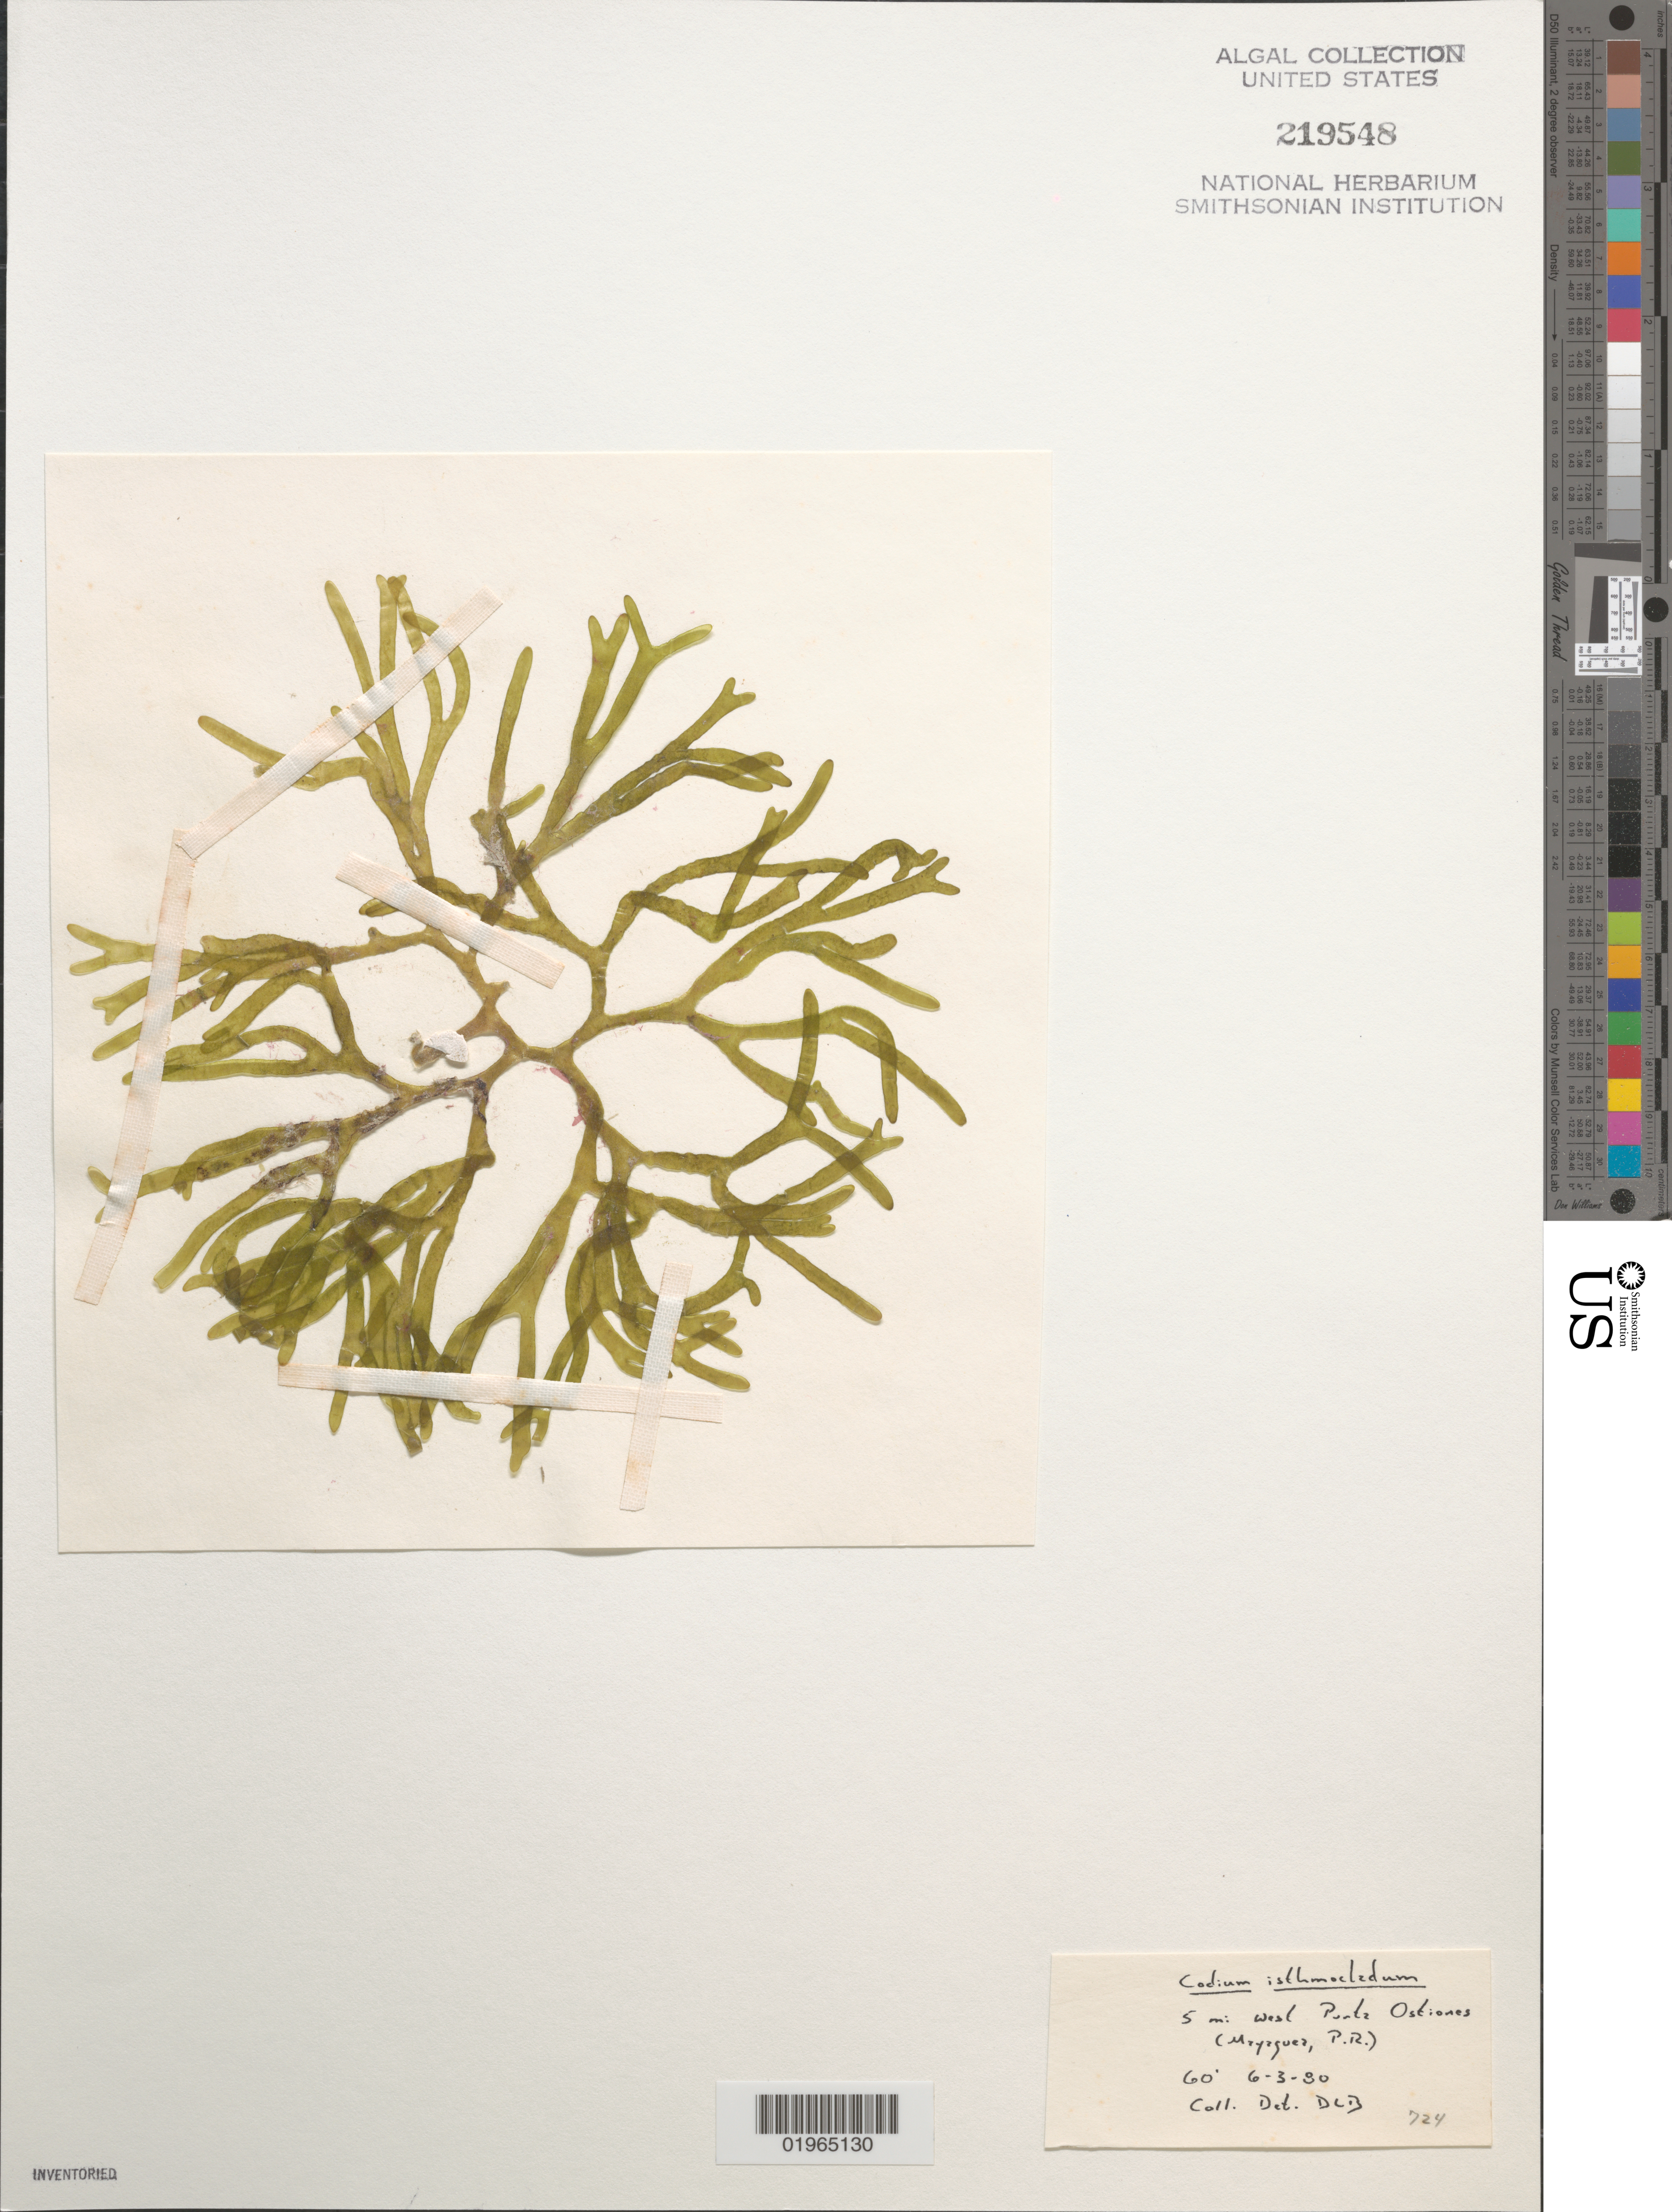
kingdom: Plantae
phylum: Chlorophyta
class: Ulvophyceae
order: Bryopsidales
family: Codiaceae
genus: Codium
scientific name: Codium isthmocladum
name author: Vickers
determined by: Ballantine, D. L.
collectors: D.L. Ballantine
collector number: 724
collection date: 1980-06-03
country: Puerto Rico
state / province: Mayagüez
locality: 5 mi west Punta Ostiones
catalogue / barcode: US 219548